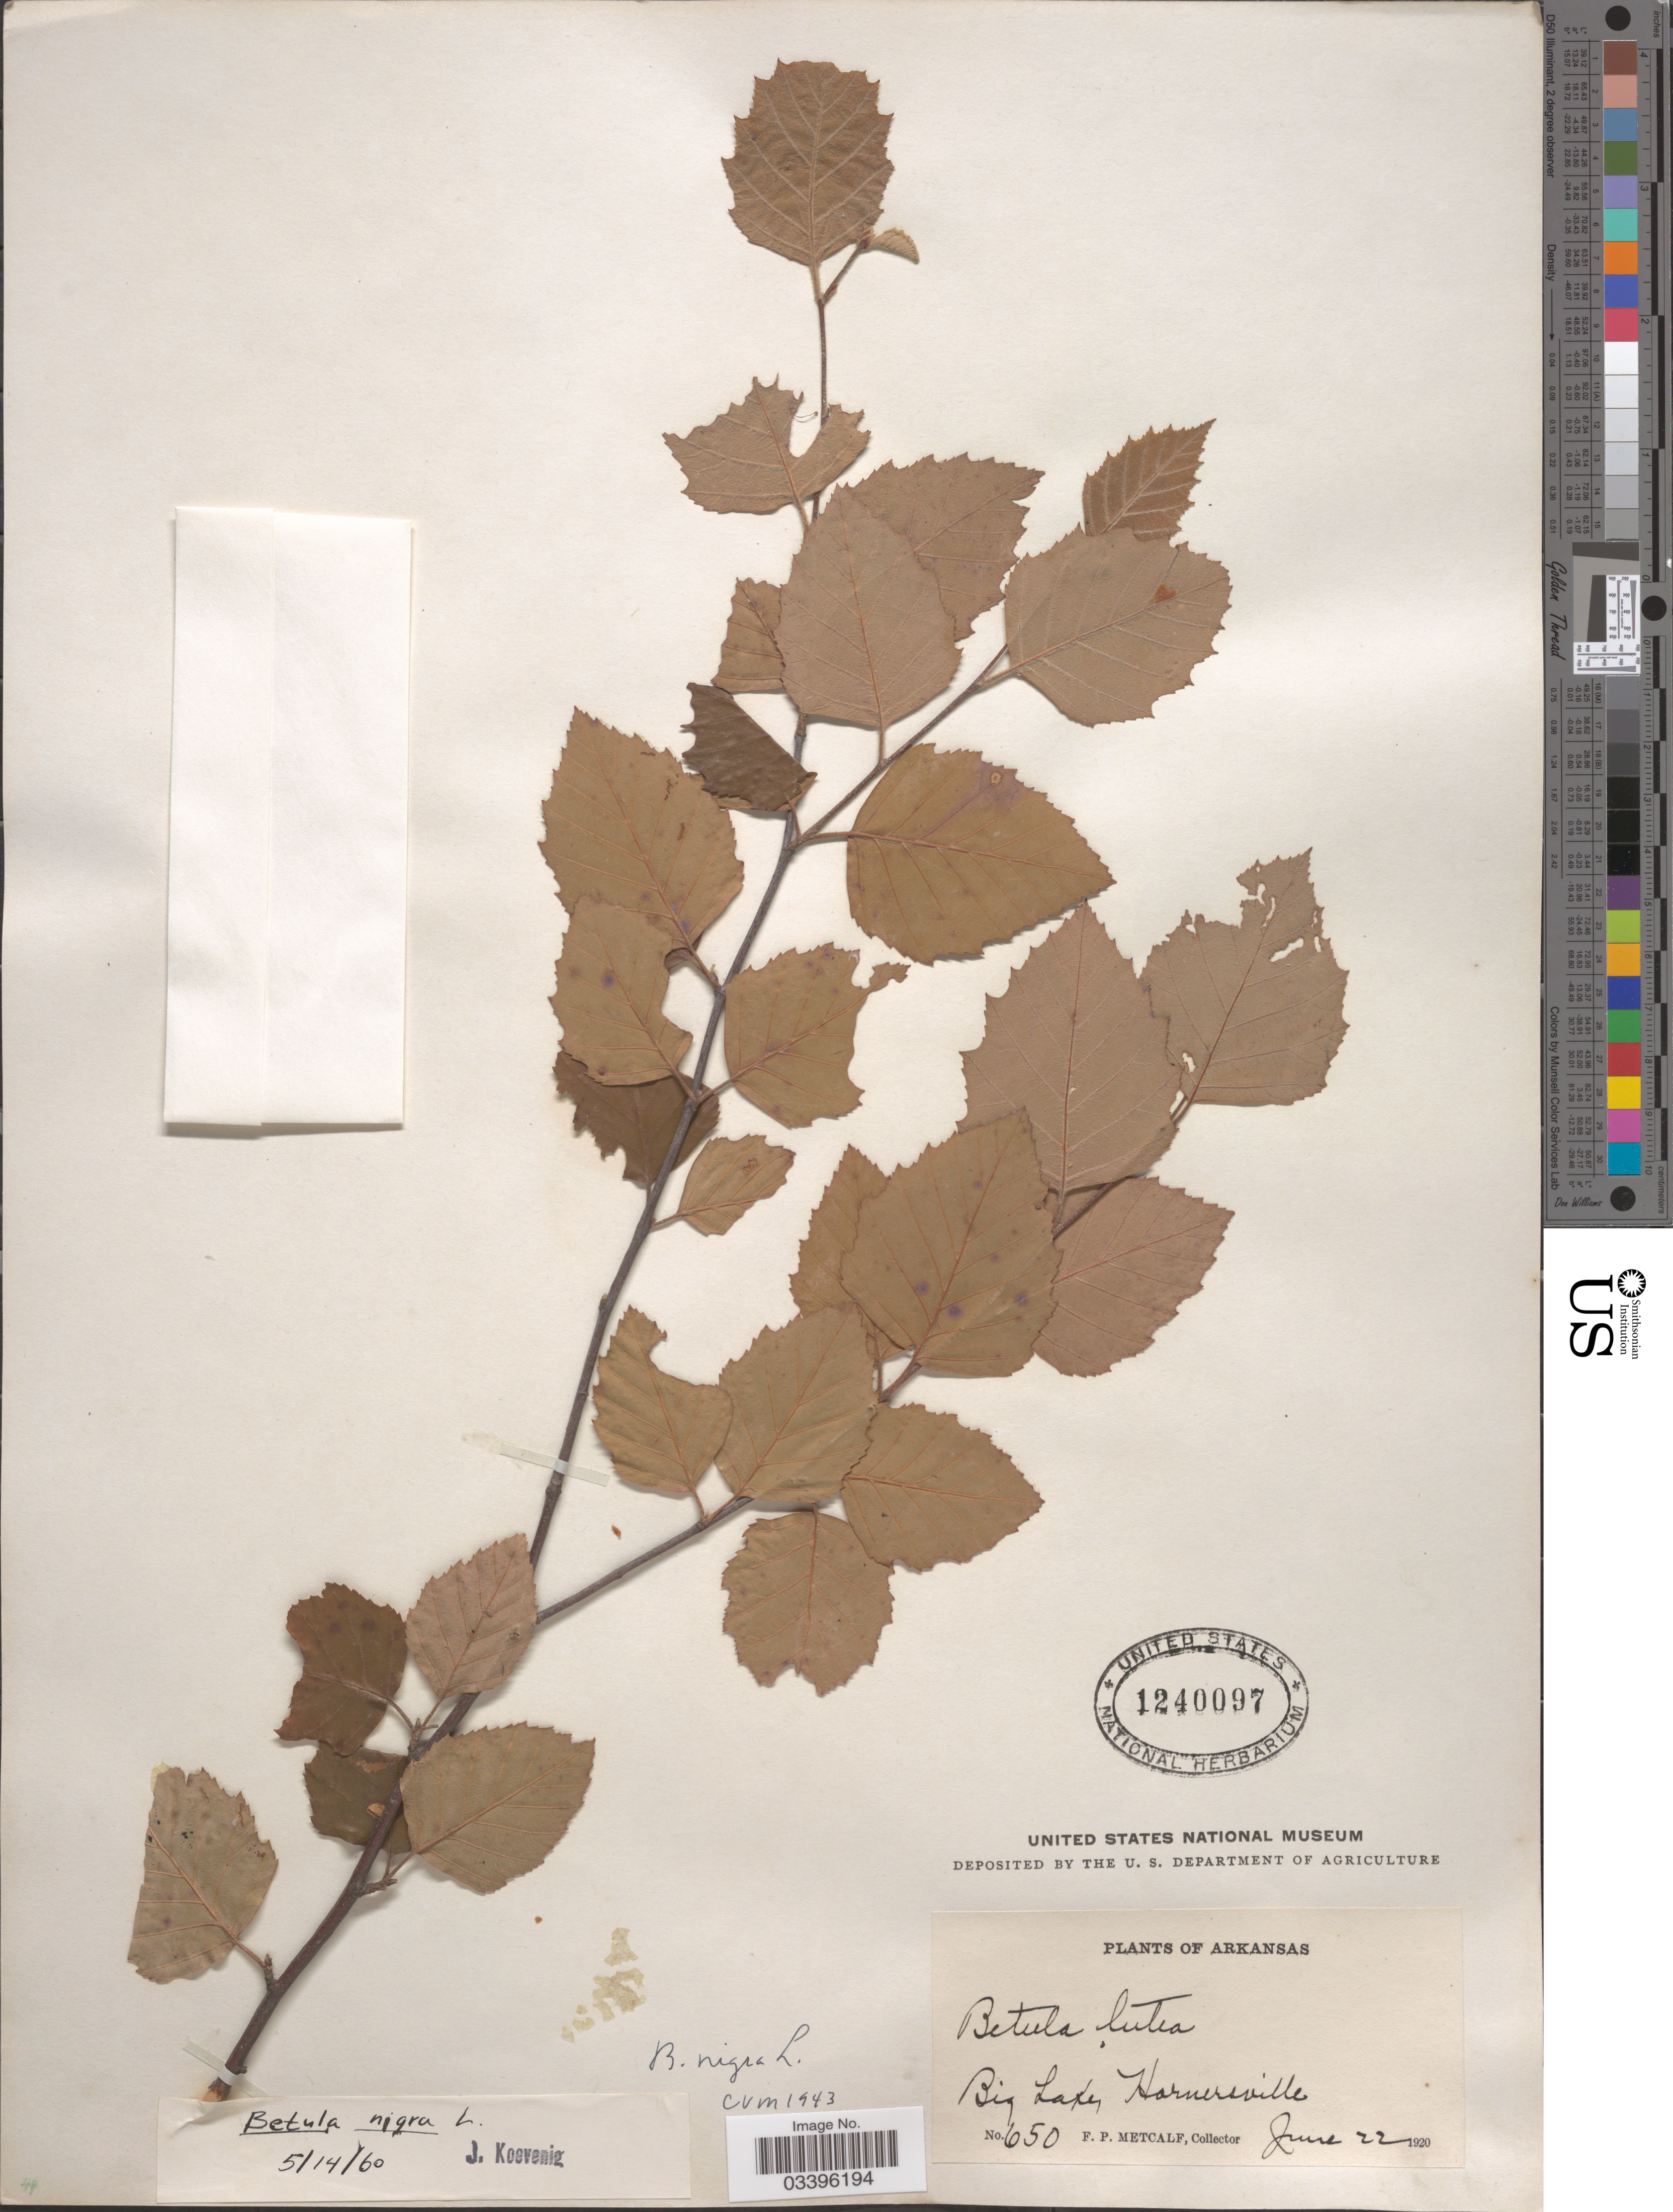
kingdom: Plantae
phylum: Tracheophyta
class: Magnoliopsida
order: Fagales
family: Betulaceae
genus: Betula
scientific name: Betula nigra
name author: L.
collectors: F. Metcalf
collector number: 650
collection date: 1920-06-22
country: United States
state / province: Arkansas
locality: Big Lake, Hornersville.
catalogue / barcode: US 1240097